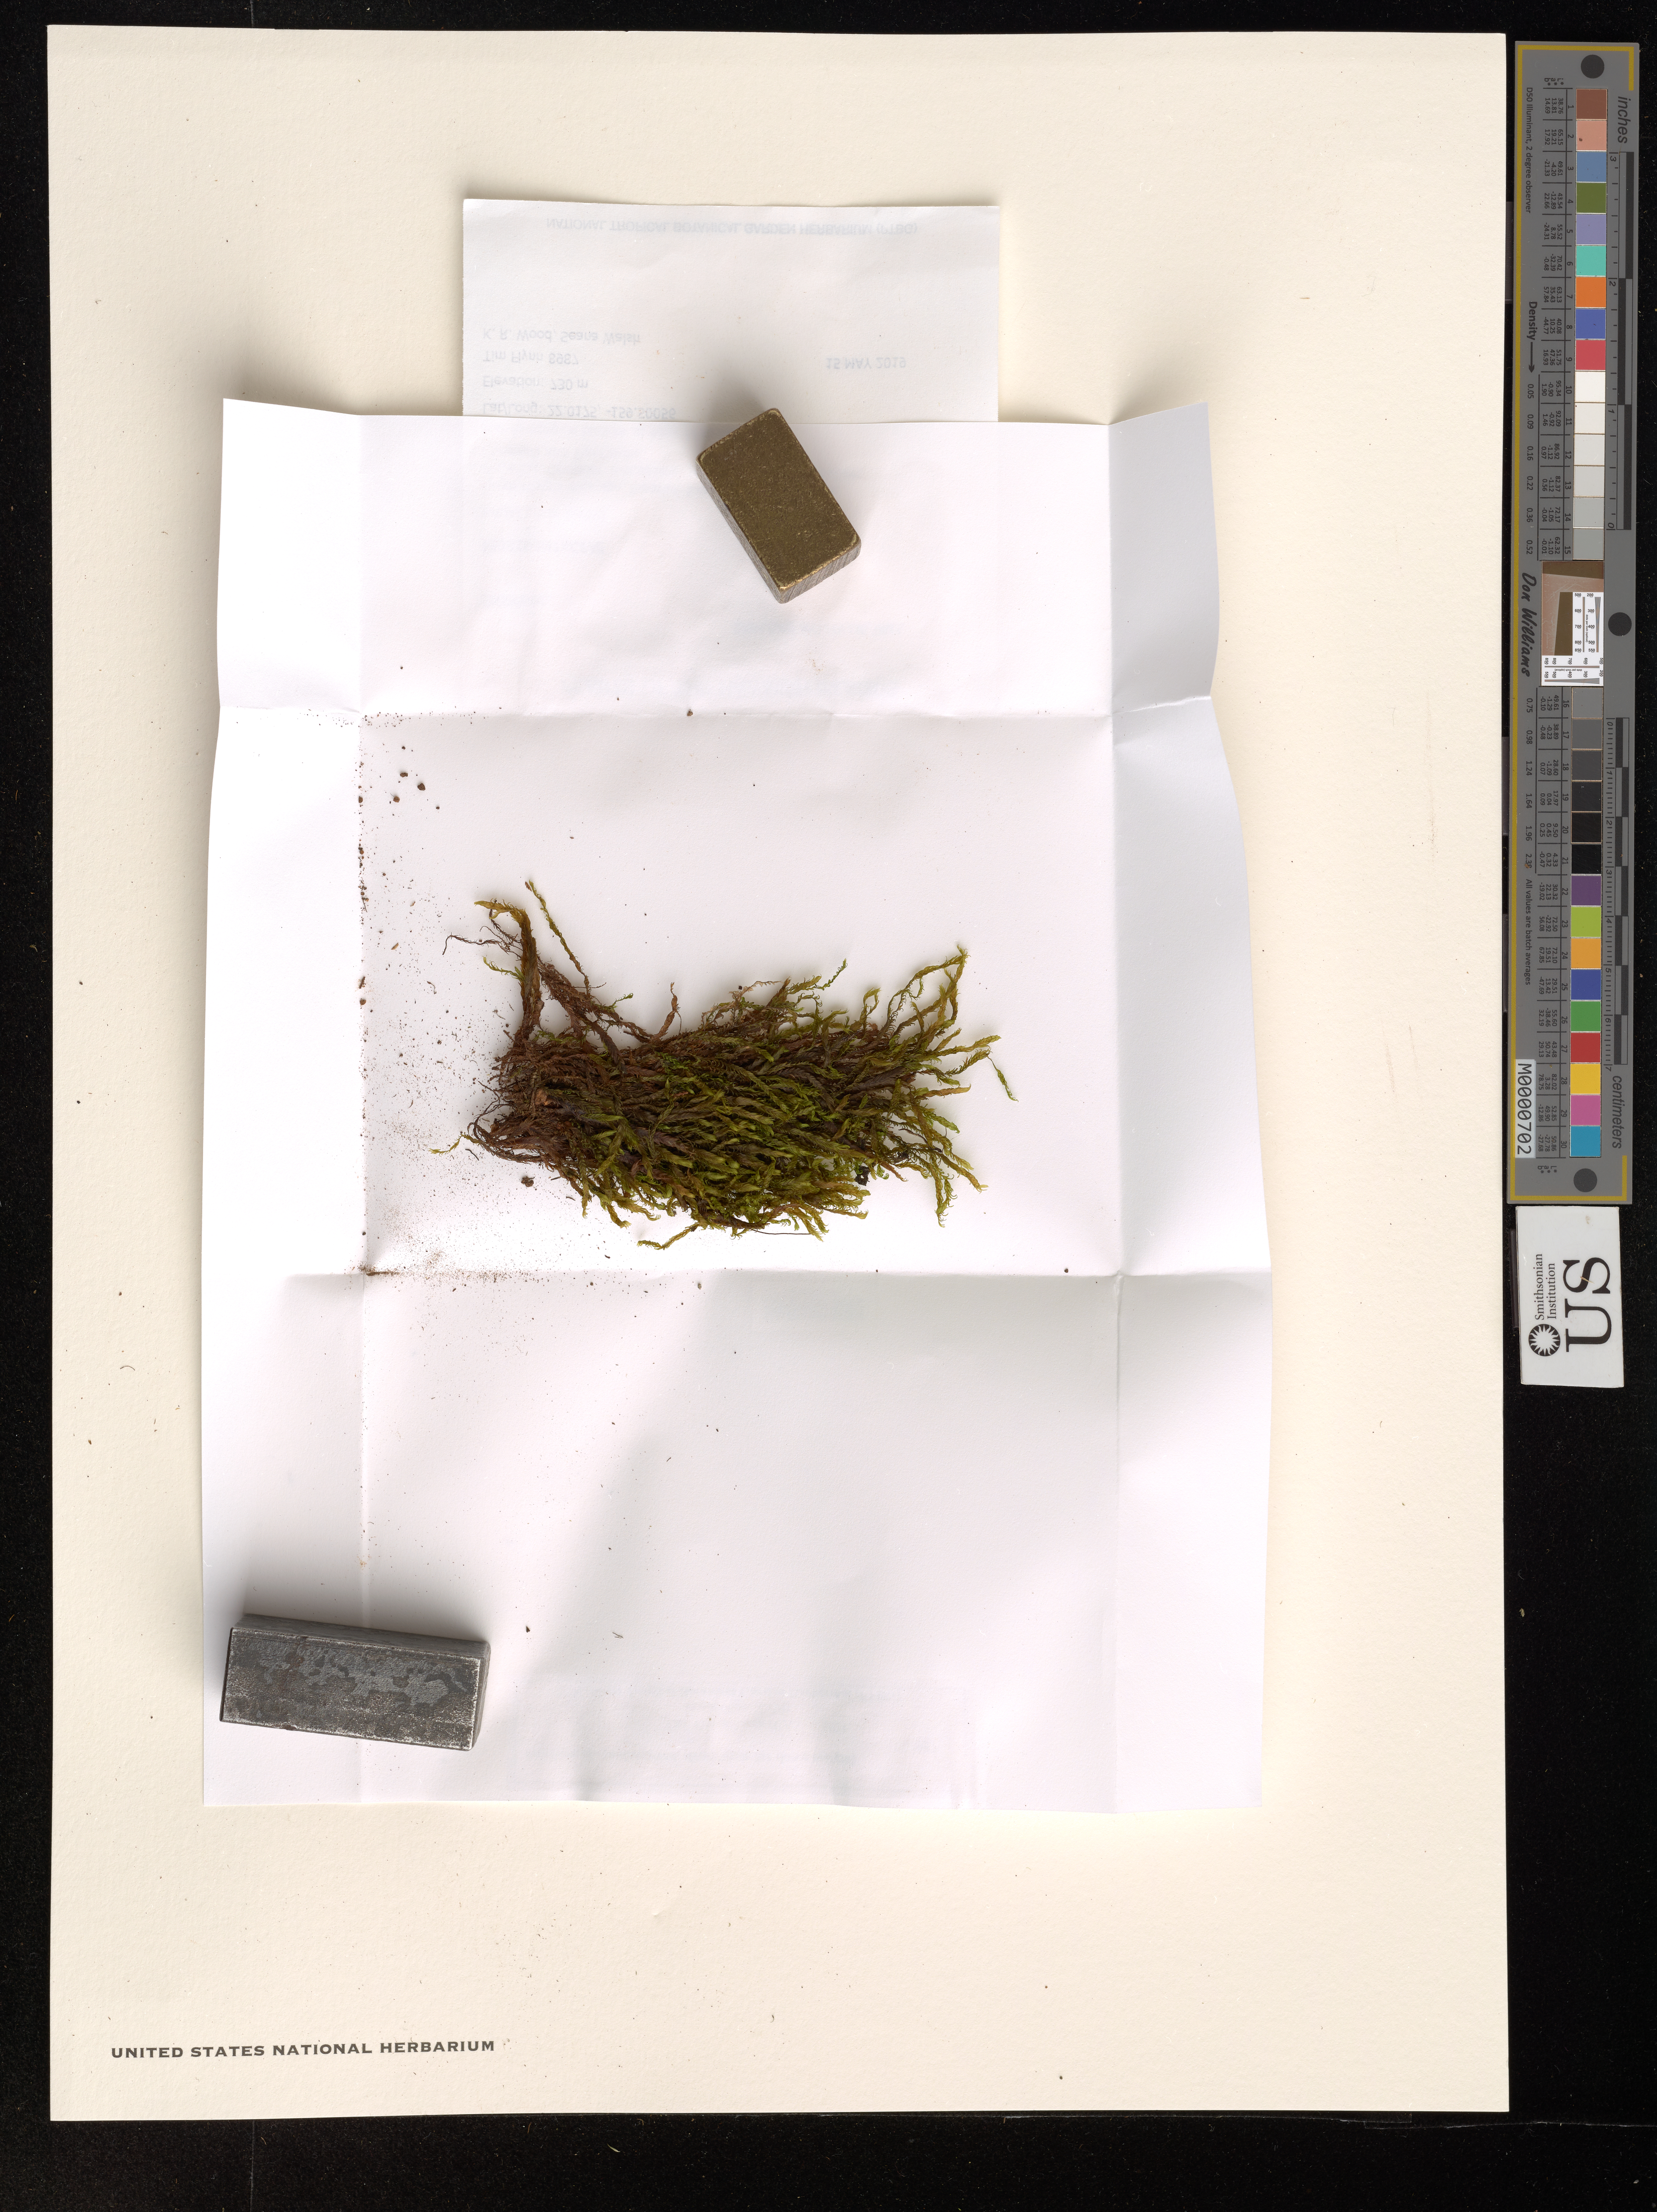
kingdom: Plantae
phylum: Bryophyta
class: Bryopsida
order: Dicranales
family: Fissidentaceae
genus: Fissidens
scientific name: Fissidens sp.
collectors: T. Flynn, K. R. Wood & S. Walsh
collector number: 8987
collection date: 2019-05-15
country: United States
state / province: Hawaii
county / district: Kauai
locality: The Hawaiian Islands. Kauai Waiahi drainage.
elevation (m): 730